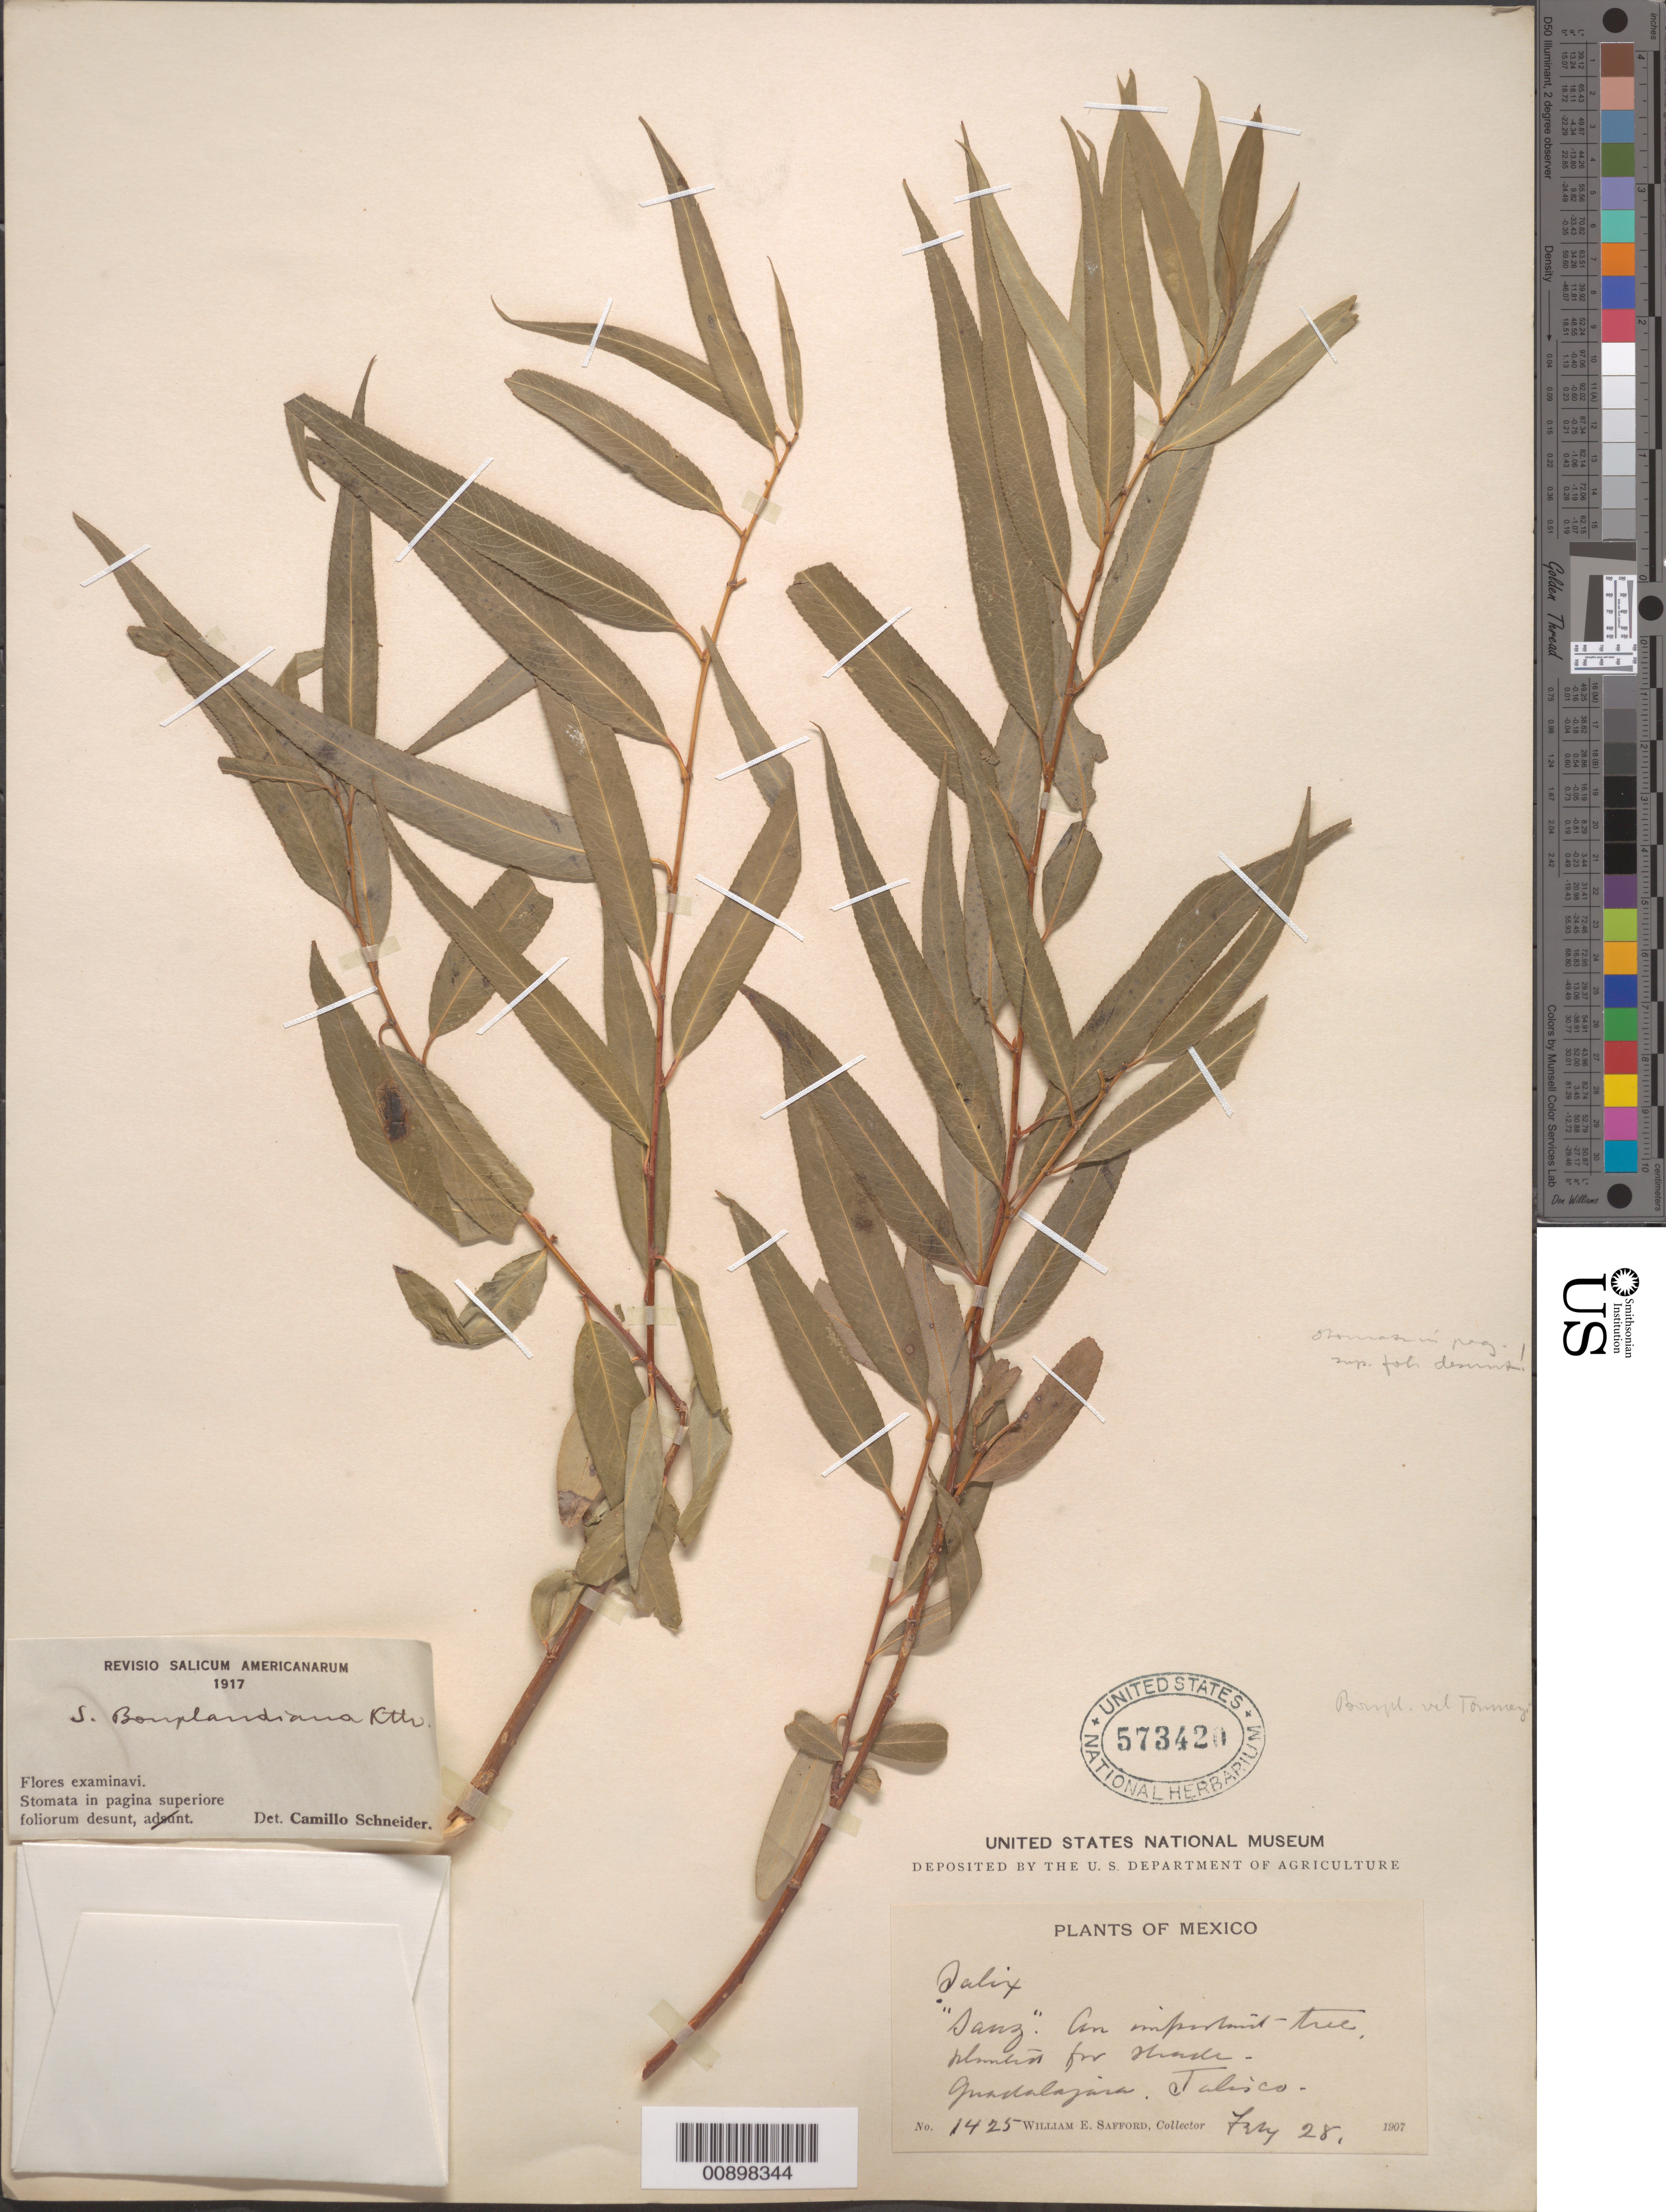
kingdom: Plantae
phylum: Tracheophyta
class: Magnoliopsida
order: Malpighiales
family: Salicaceae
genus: Salix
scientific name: Salix bonplandiana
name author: Kunth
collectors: W. E. Safford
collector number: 1425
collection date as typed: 28 Feb 1907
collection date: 1907-02-28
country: Mexico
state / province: Jalisco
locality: Guadalajara, Jalisco.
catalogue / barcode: US 573420